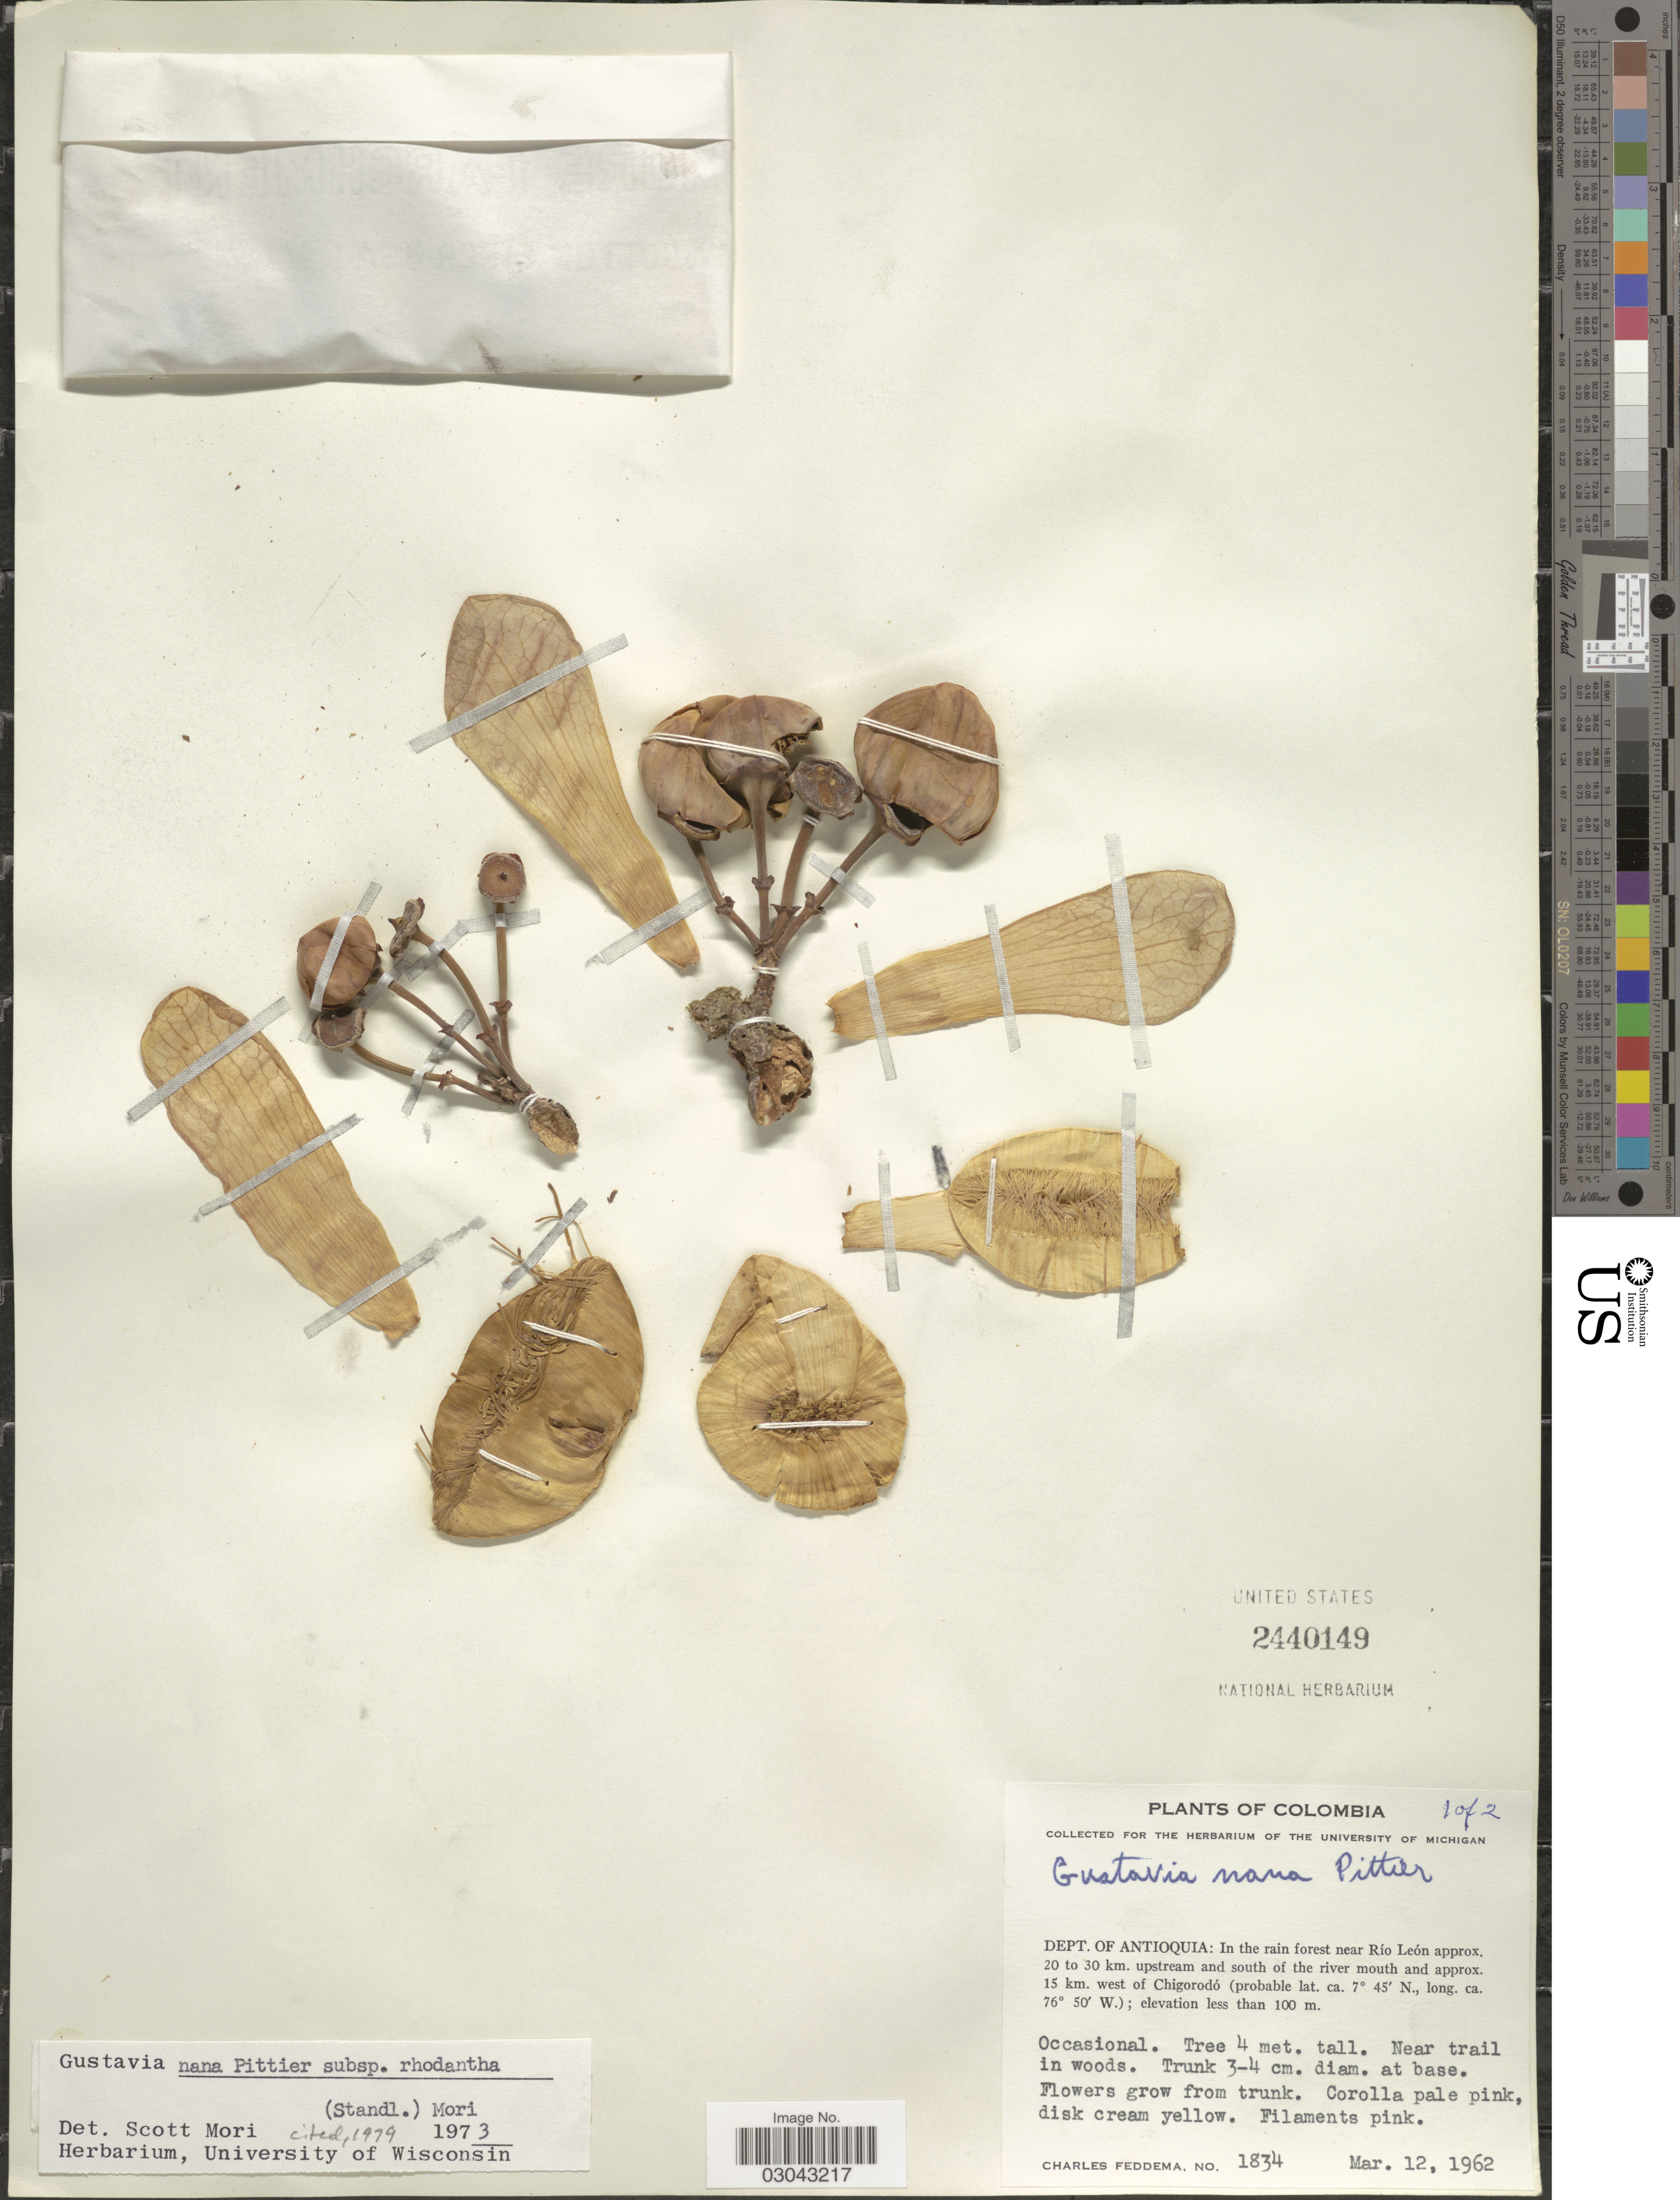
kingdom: Plantae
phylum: Tracheophyta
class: Magnoliopsida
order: Ericales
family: Lecythidaceae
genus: Gustavia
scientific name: Gustavia nana subsp. rhodantha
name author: (Standl.) S.A. Mori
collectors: C. Feddema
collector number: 1834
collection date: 1962-03-12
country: Colombia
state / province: Antioquia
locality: Dept. of Antioquia: In the rain forest near Río León approx. 20 to 30 km. upstream and south of the river mouth and approx. 15 km. west of Chigorodó.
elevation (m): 100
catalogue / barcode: US 2440149